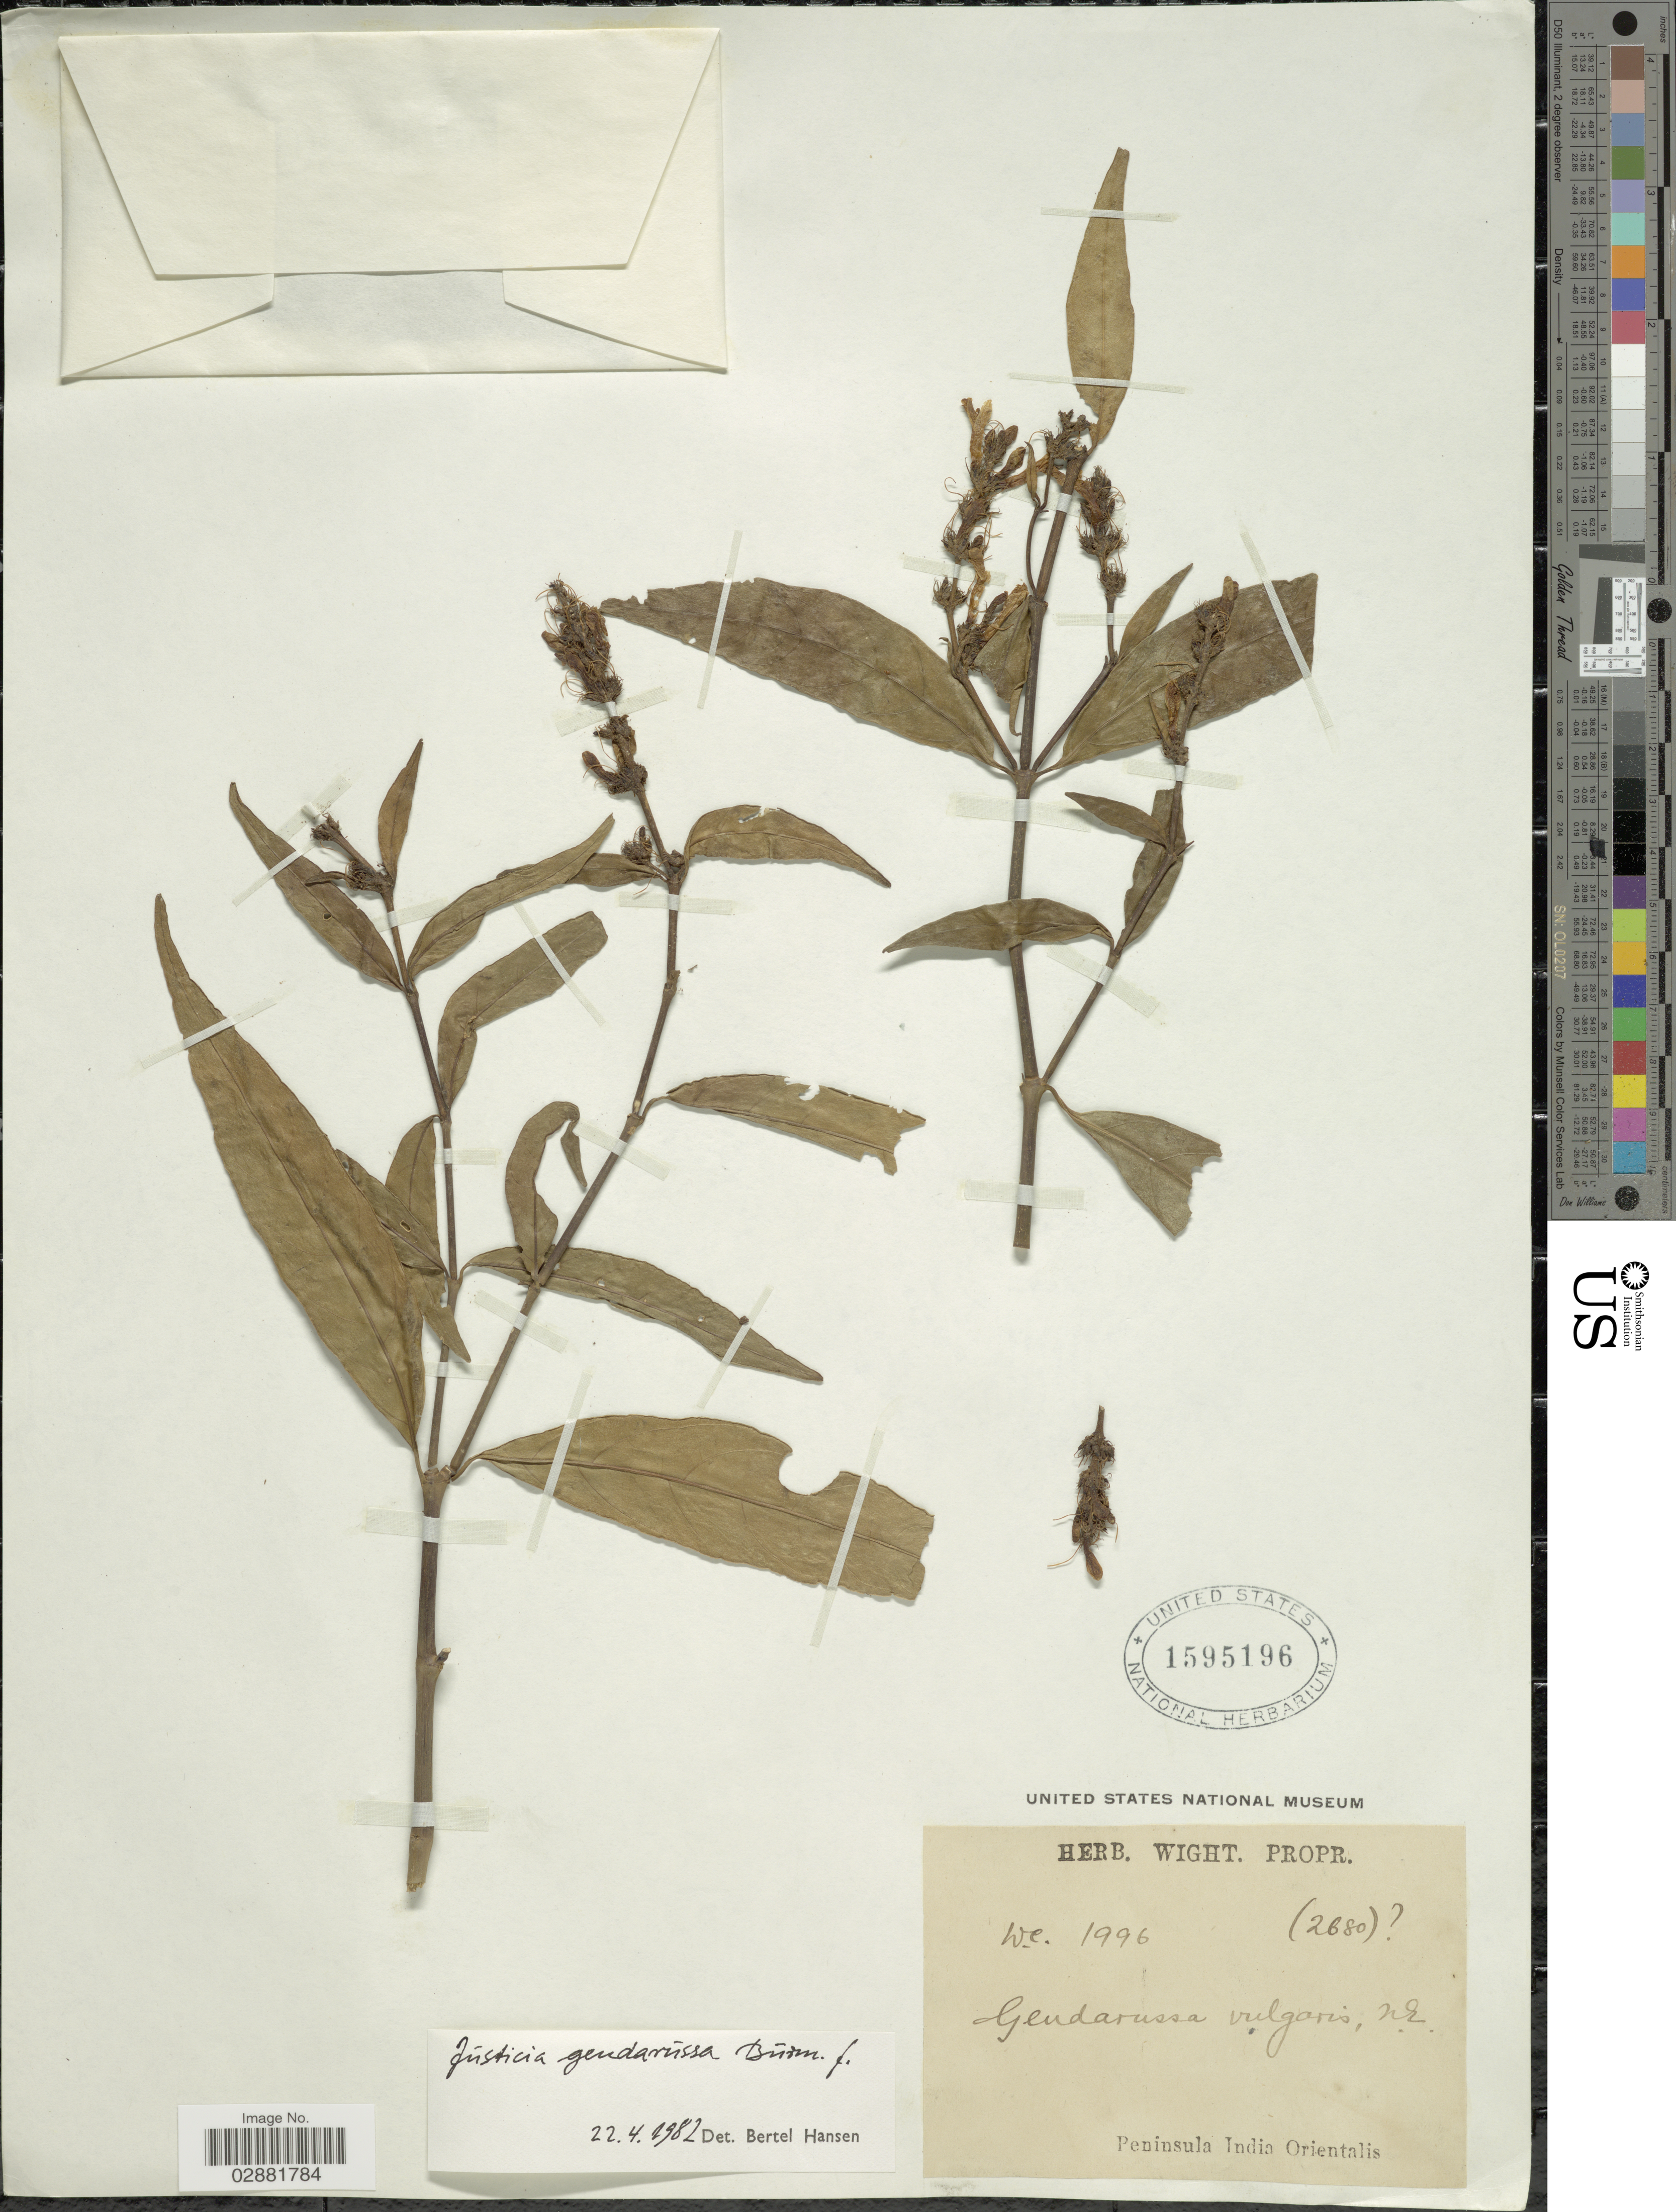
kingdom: Plantae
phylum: Tracheophyta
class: Magnoliopsida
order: Lamiales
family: Acanthaceae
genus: Justicia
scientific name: Justicia gendarussa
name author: Burm. f.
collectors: ex Herb. Wight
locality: Peninsula India Orientalis.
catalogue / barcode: US 1595196